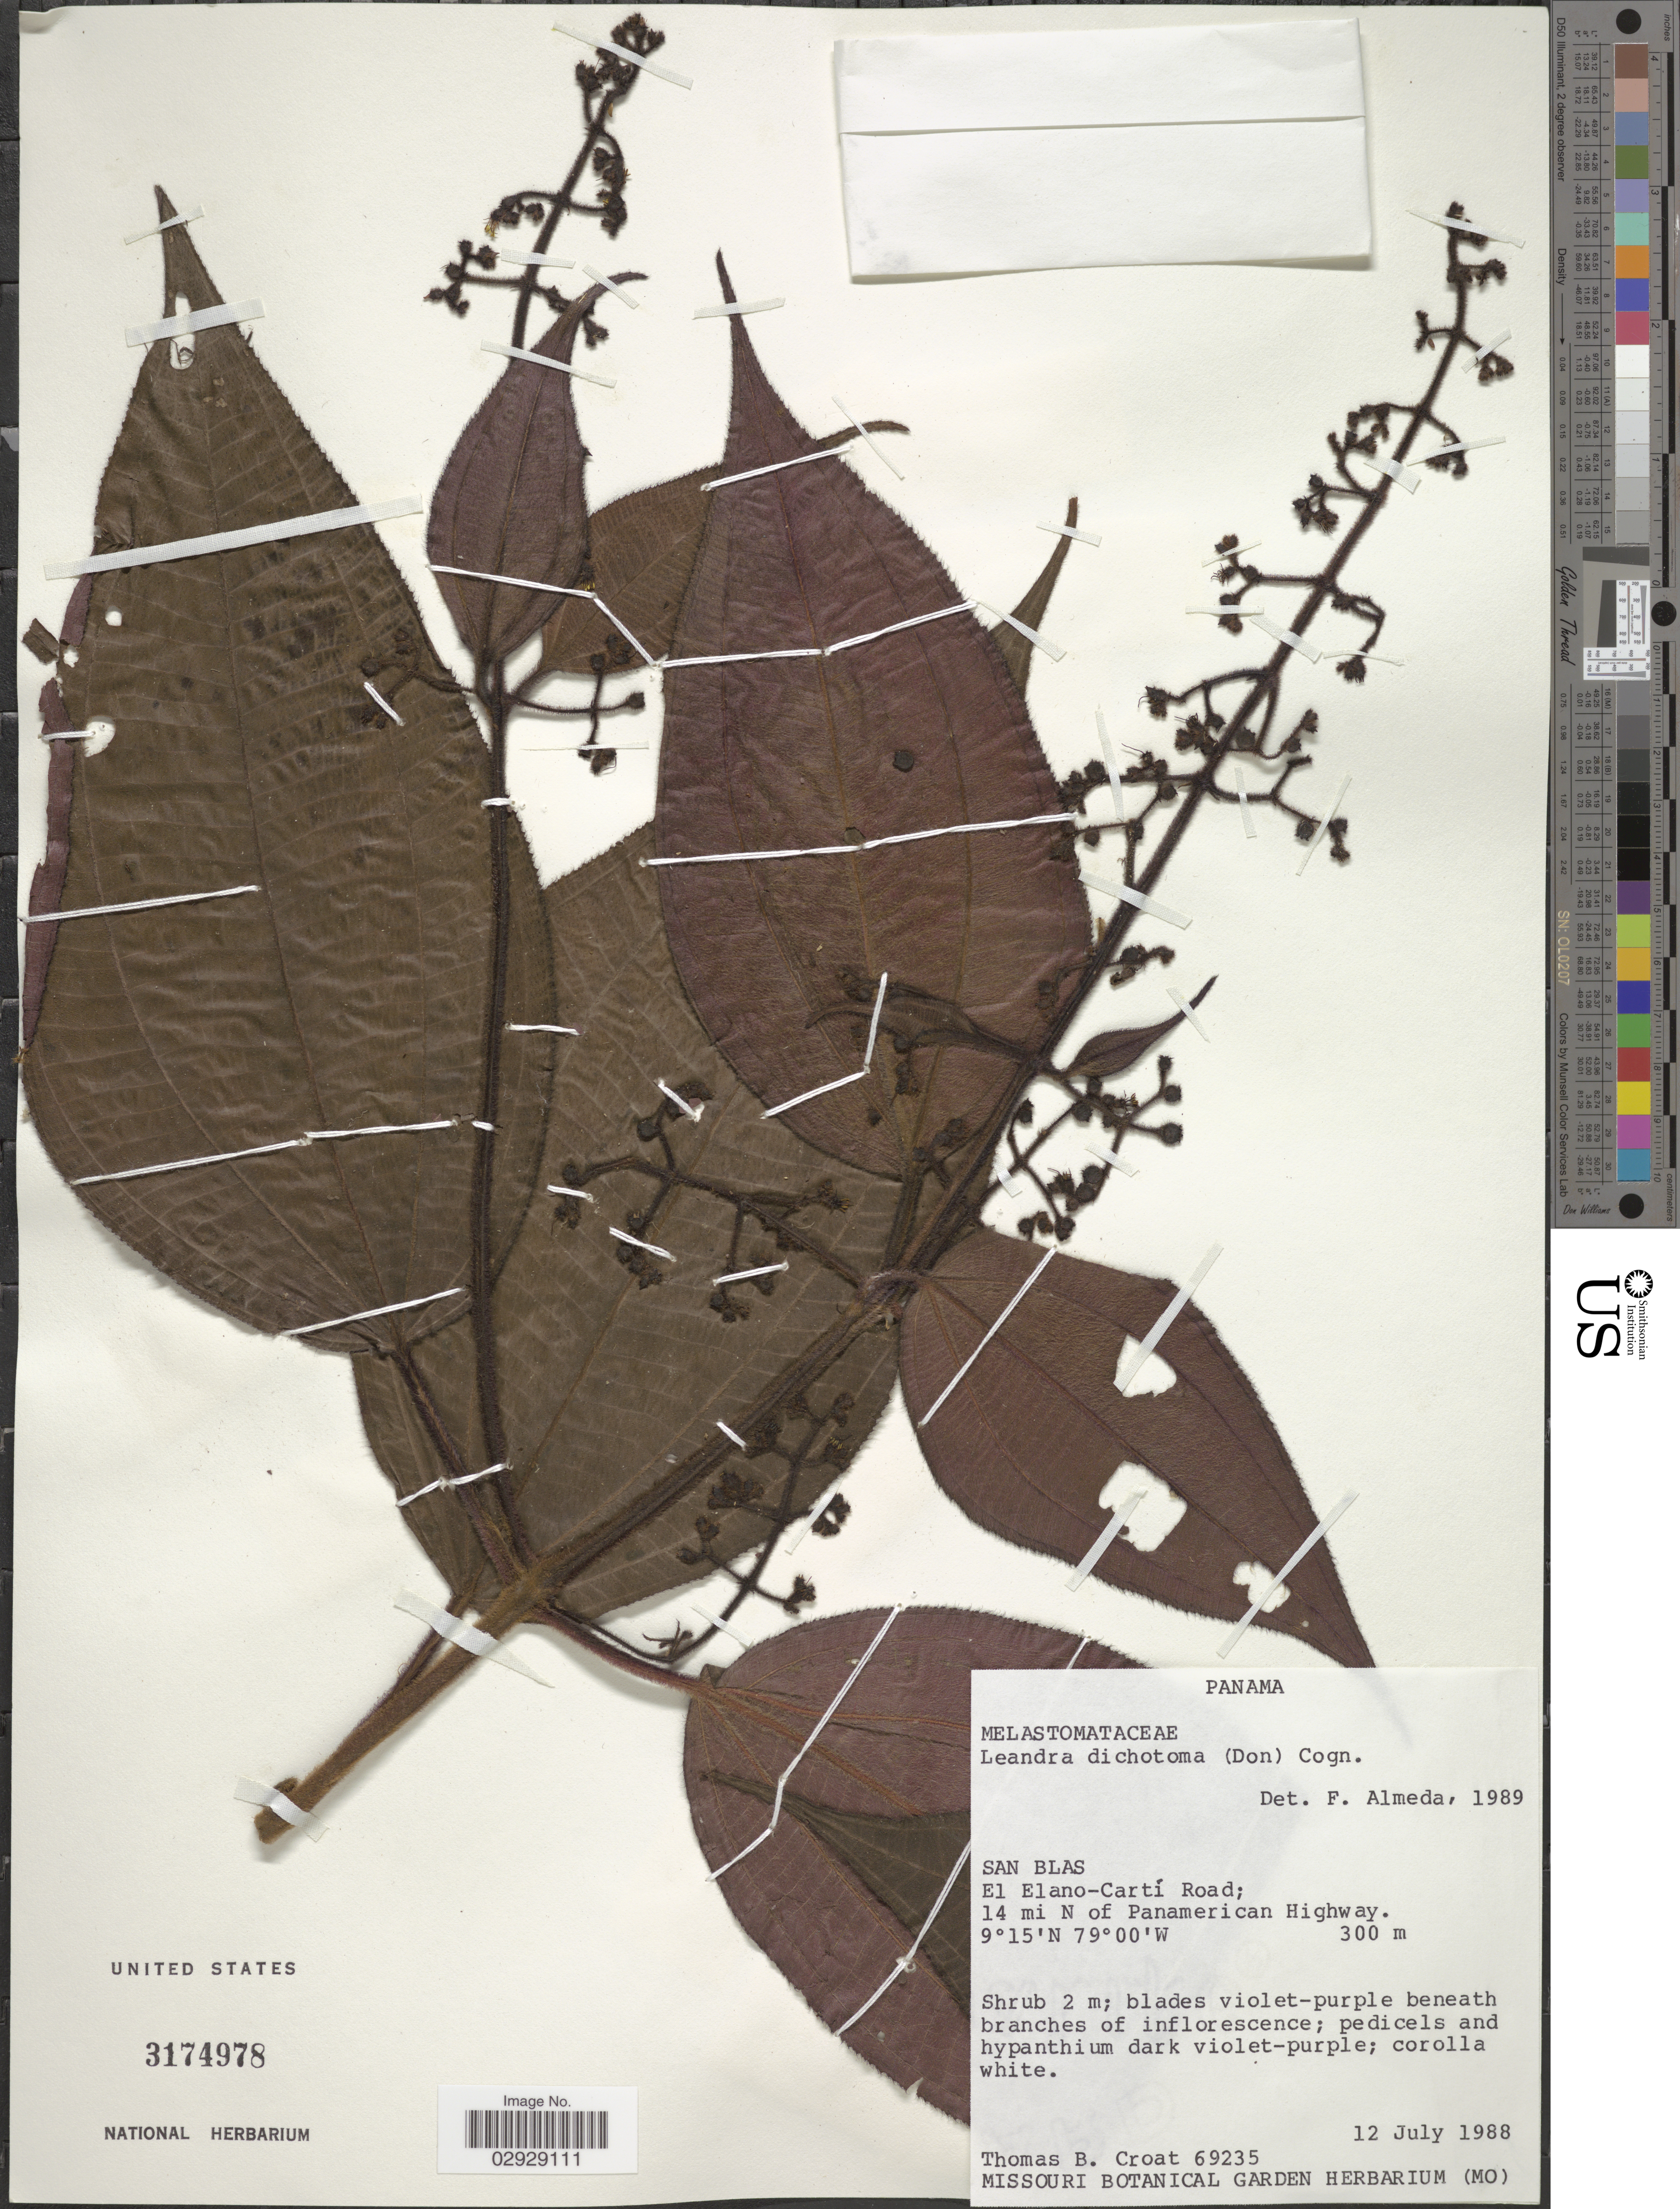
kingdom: Plantae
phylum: Tracheophyta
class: Magnoliopsida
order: Myrtales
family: Melastomataceae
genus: Leandra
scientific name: Leandra dichotoma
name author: (D. Don) Cogn.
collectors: T. B. Croat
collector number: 69235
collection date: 1988-07-12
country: Panama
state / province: Kuna Yala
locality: San Blas. El Elano-Cartí Road; 14 mi N of Panamerican Highway.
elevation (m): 300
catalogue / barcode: US 3174978